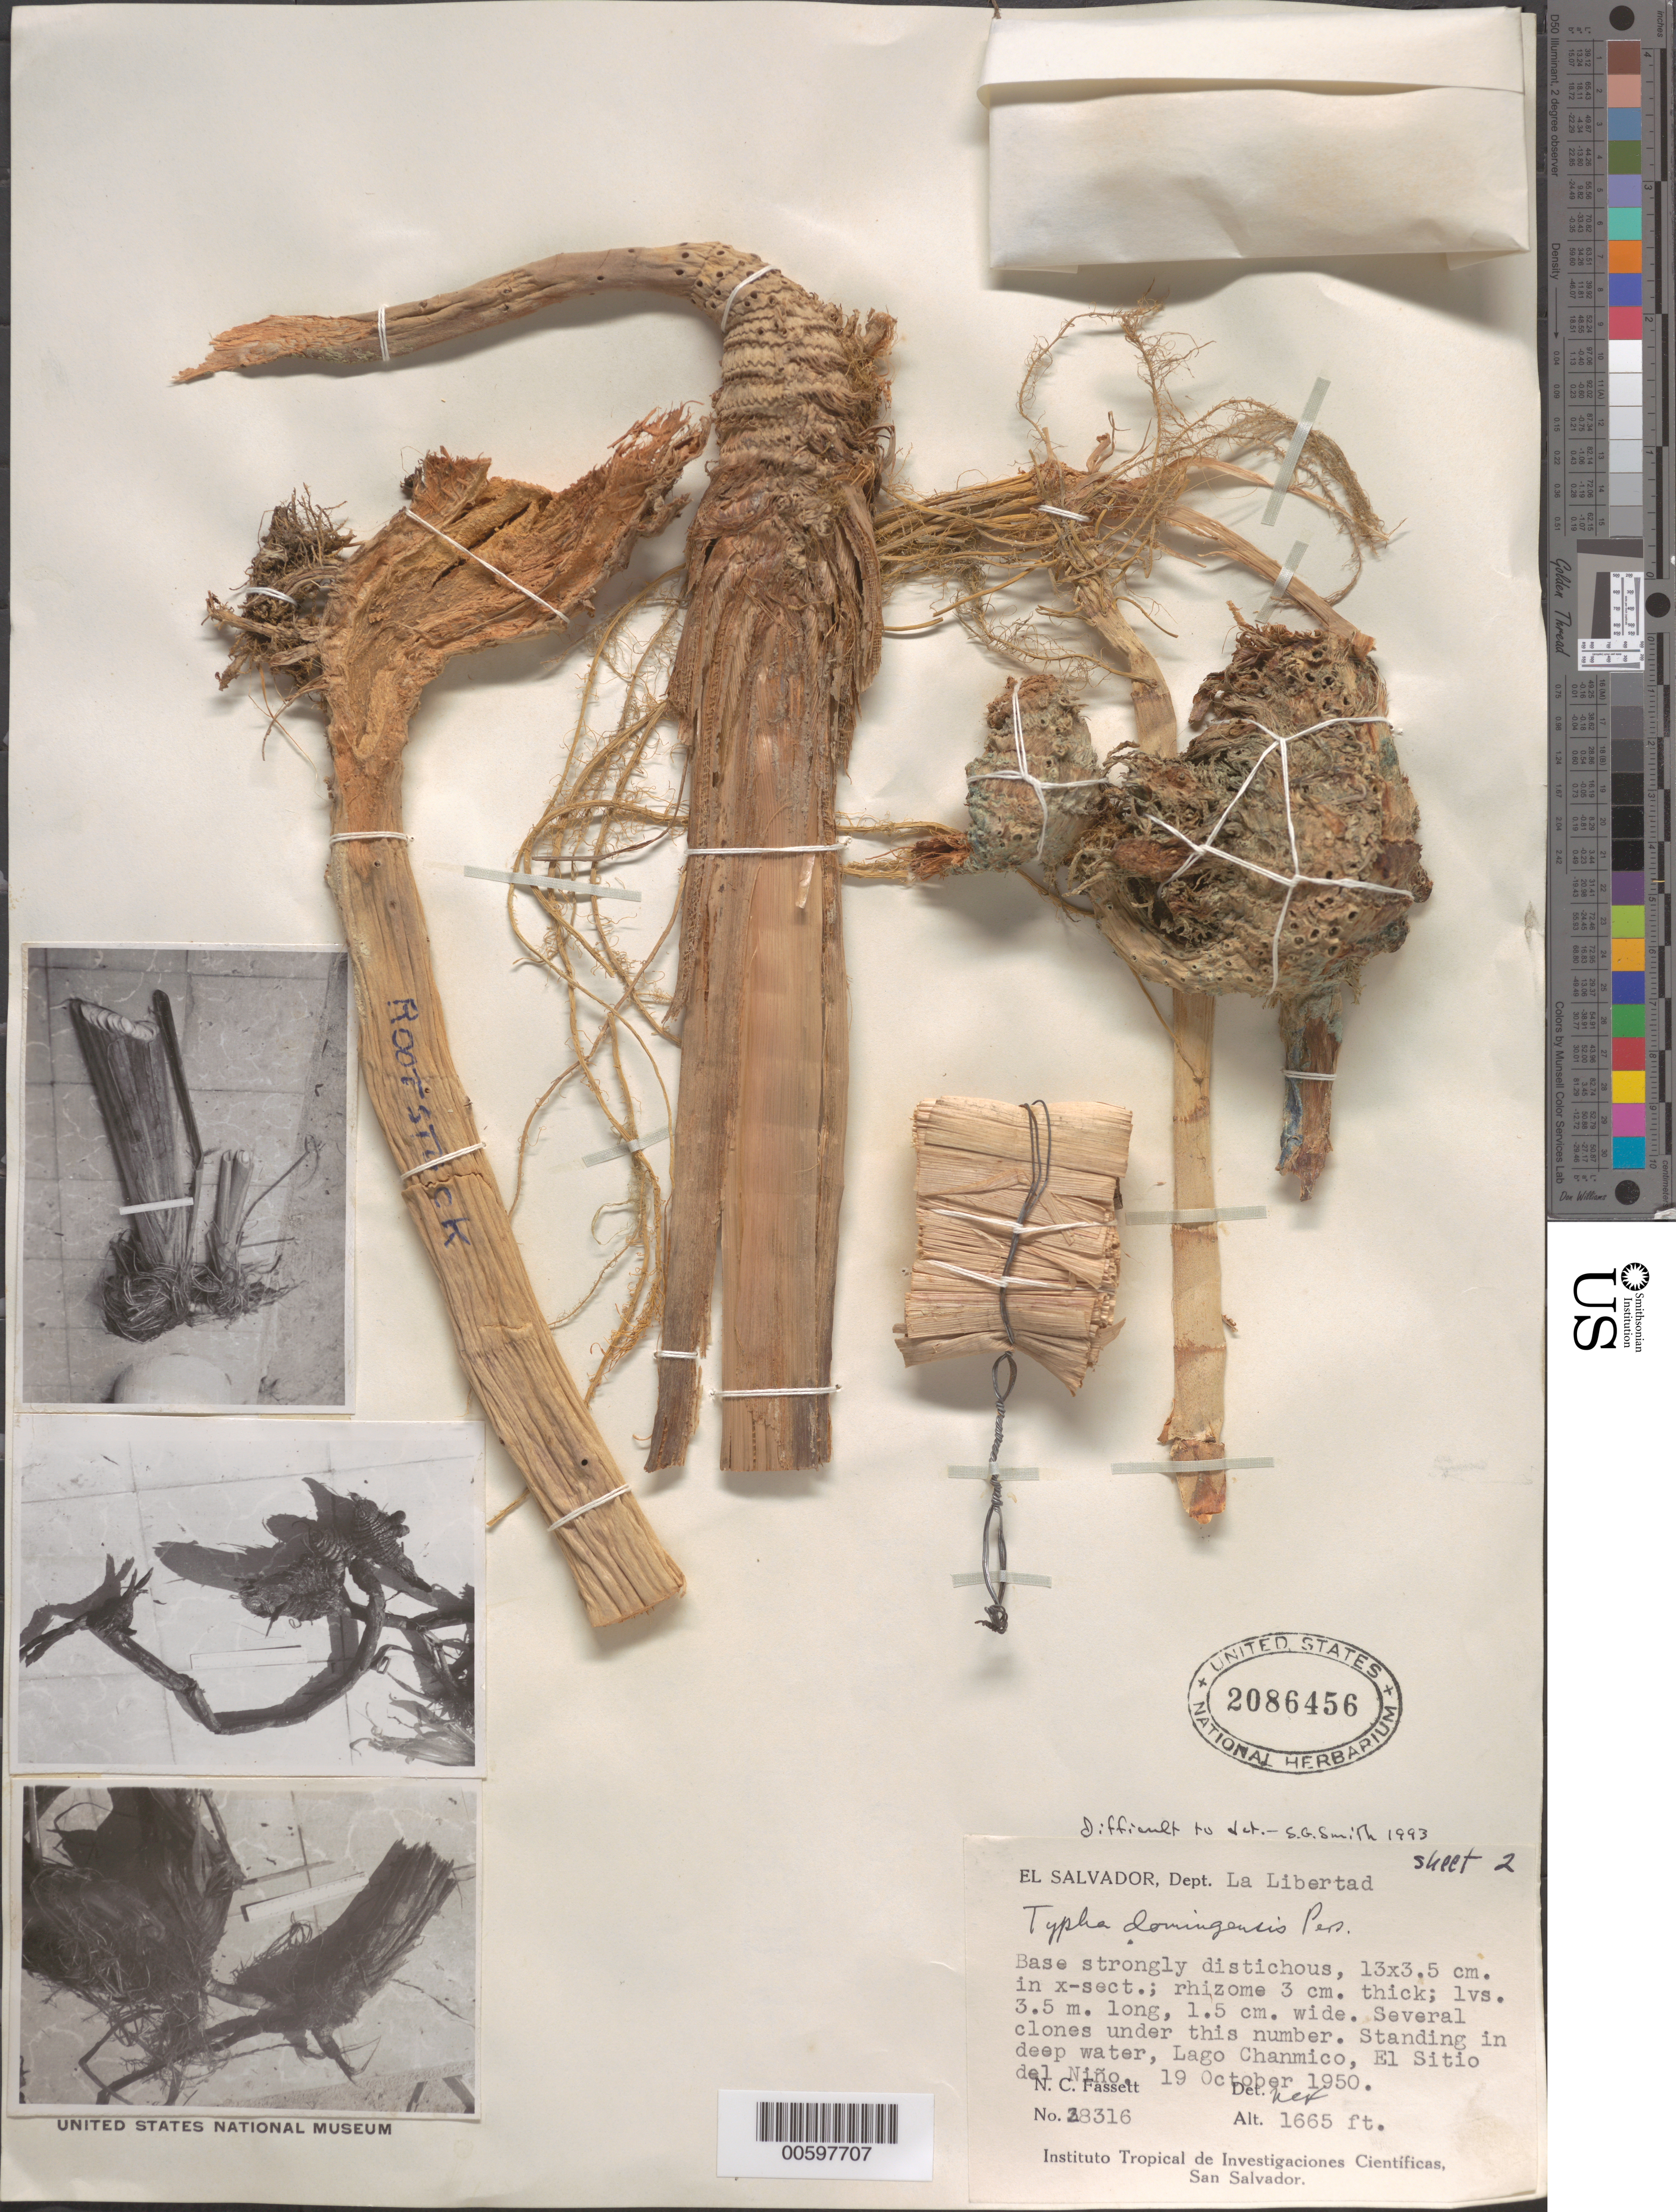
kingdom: Plantae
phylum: Tracheophyta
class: Liliopsida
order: Poales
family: Typhaceae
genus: Typha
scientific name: Typha domingensis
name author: Pers.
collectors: N. C. Fassett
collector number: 28316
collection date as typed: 19 Oct 1950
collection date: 1950-10-19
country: El Salvador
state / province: La Libertad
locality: Lago Chanmico, El Sitio del Nino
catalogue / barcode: US 2086456